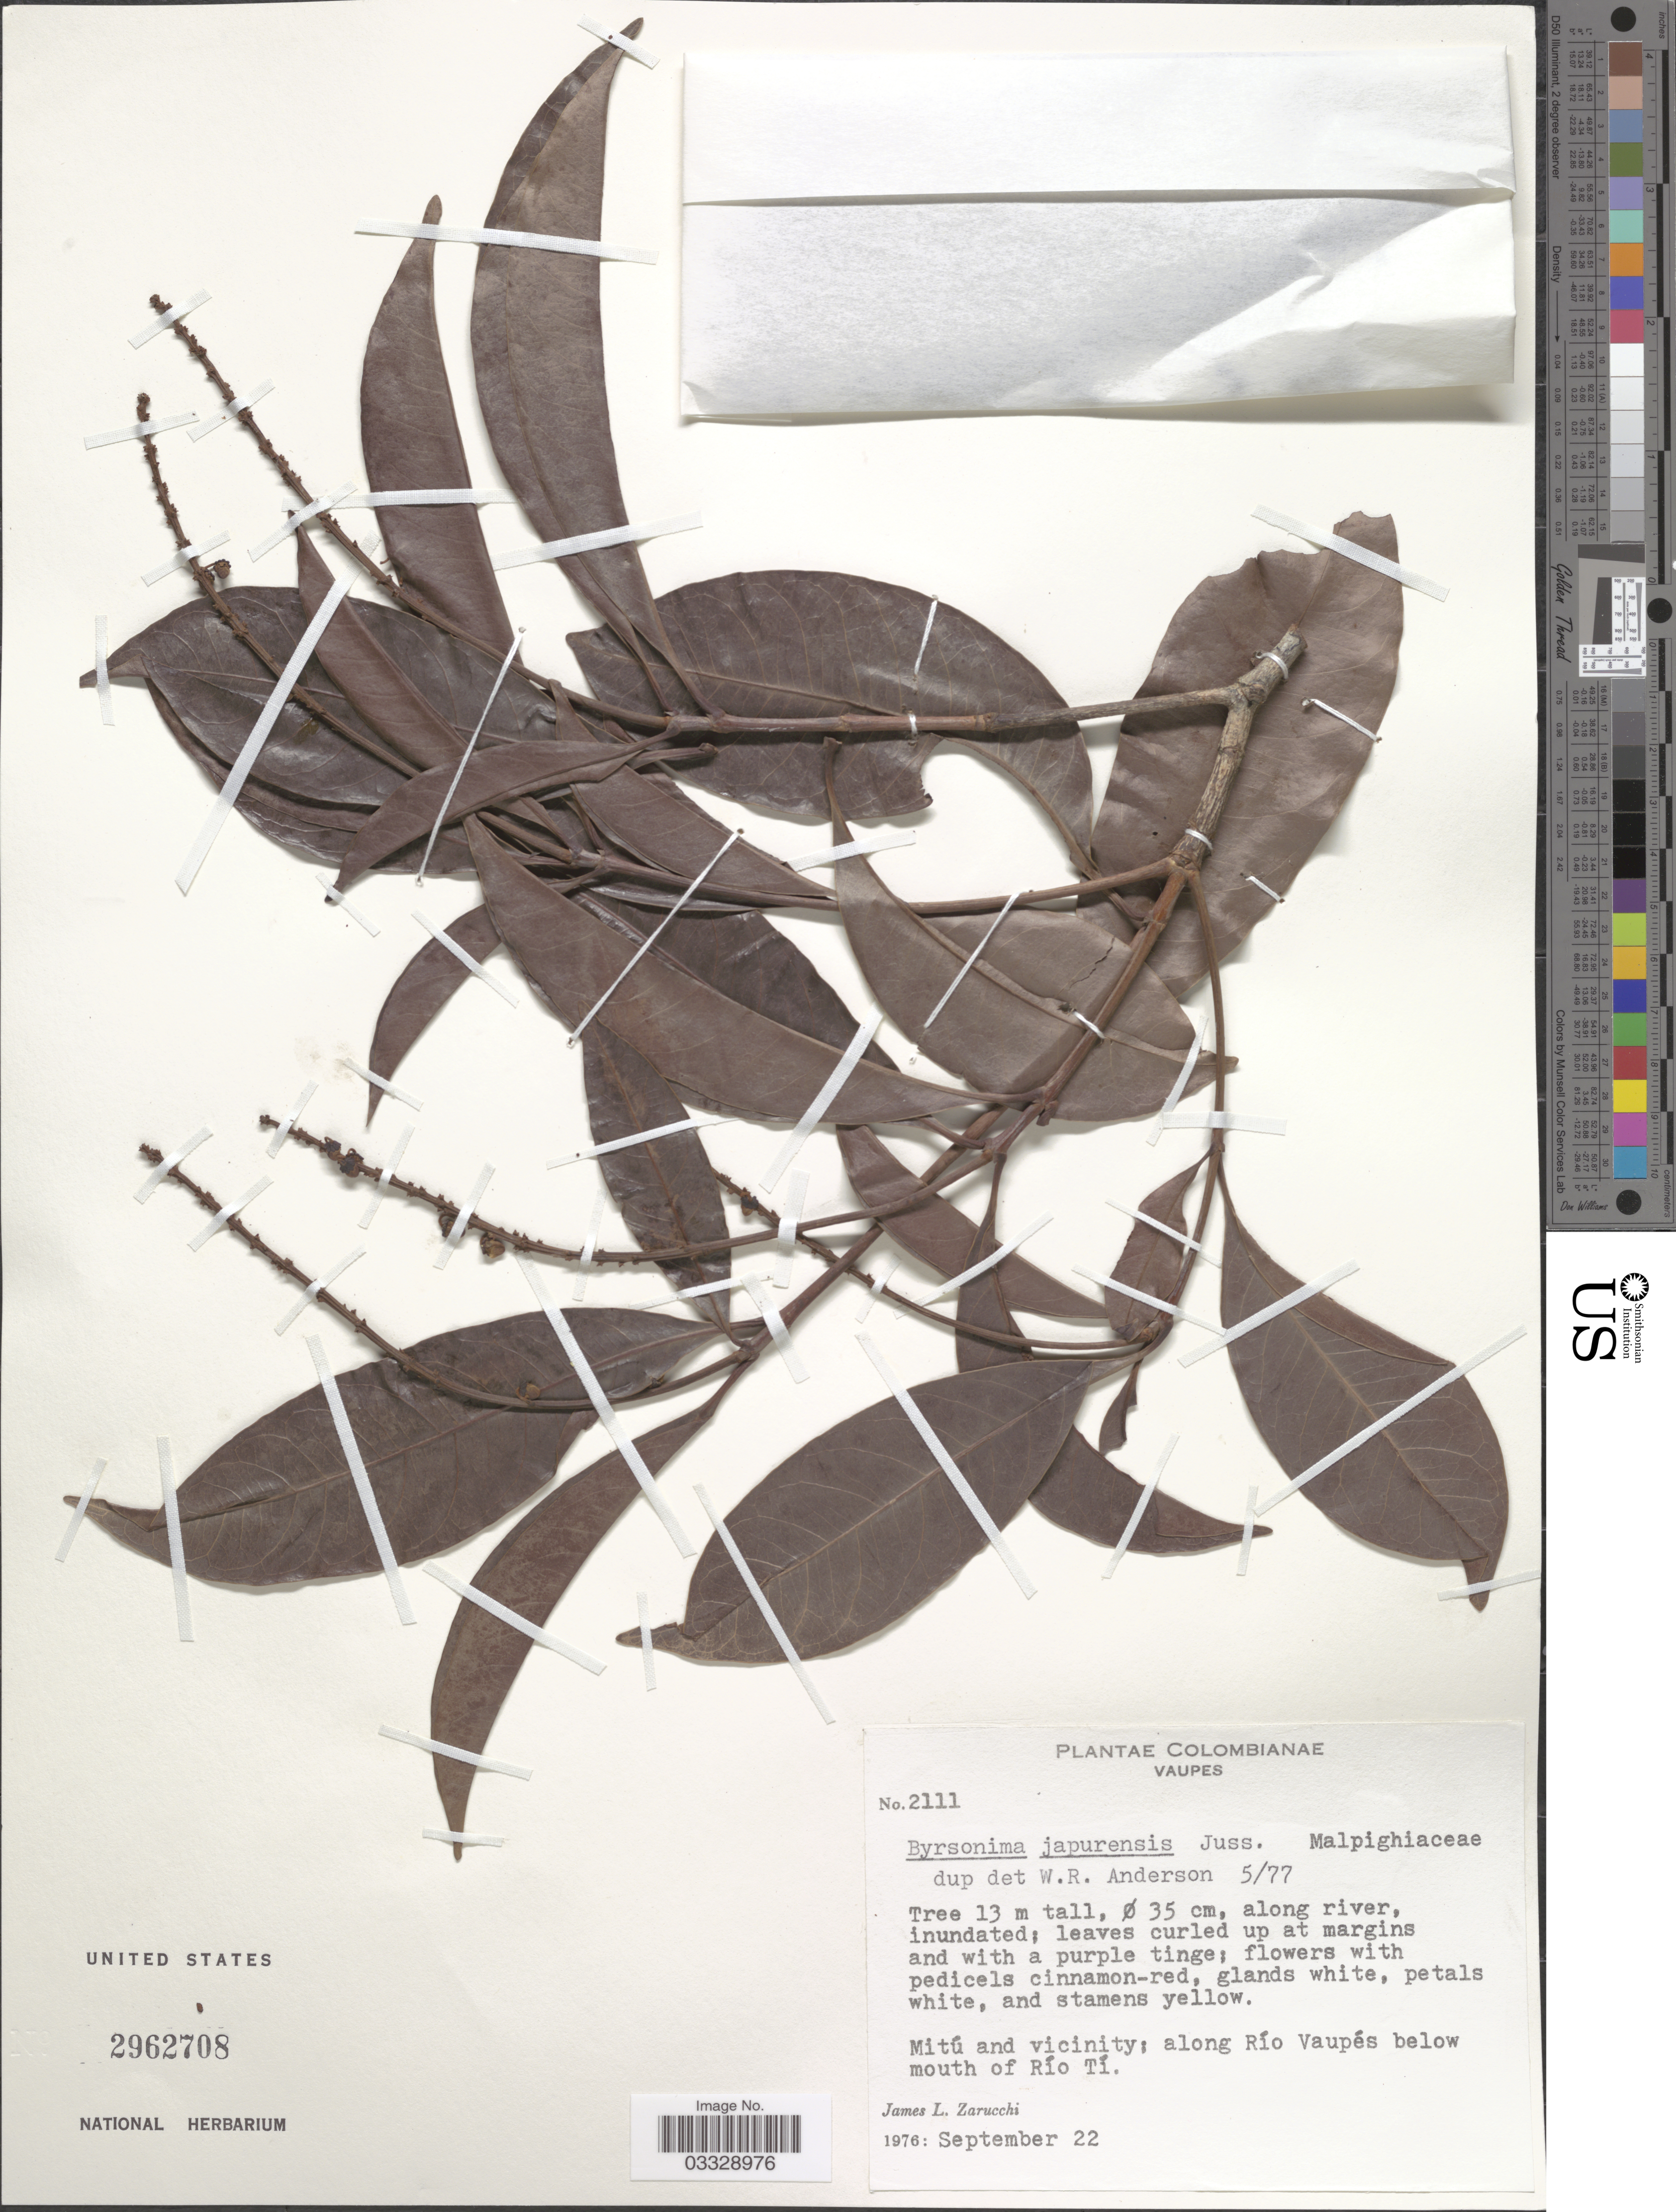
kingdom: Plantae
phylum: Tracheophyta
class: Magnoliopsida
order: Malpighiales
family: Malpighiaceae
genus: Byrsonima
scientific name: Byrsonima japurensis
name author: A. Juss.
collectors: J. L. Zarucchi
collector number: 2111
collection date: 1976-09-22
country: Colombia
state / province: Vaupés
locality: Mitú and vicinity; along Río Vaupés below mouth of Río Tí.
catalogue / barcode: US 2962708